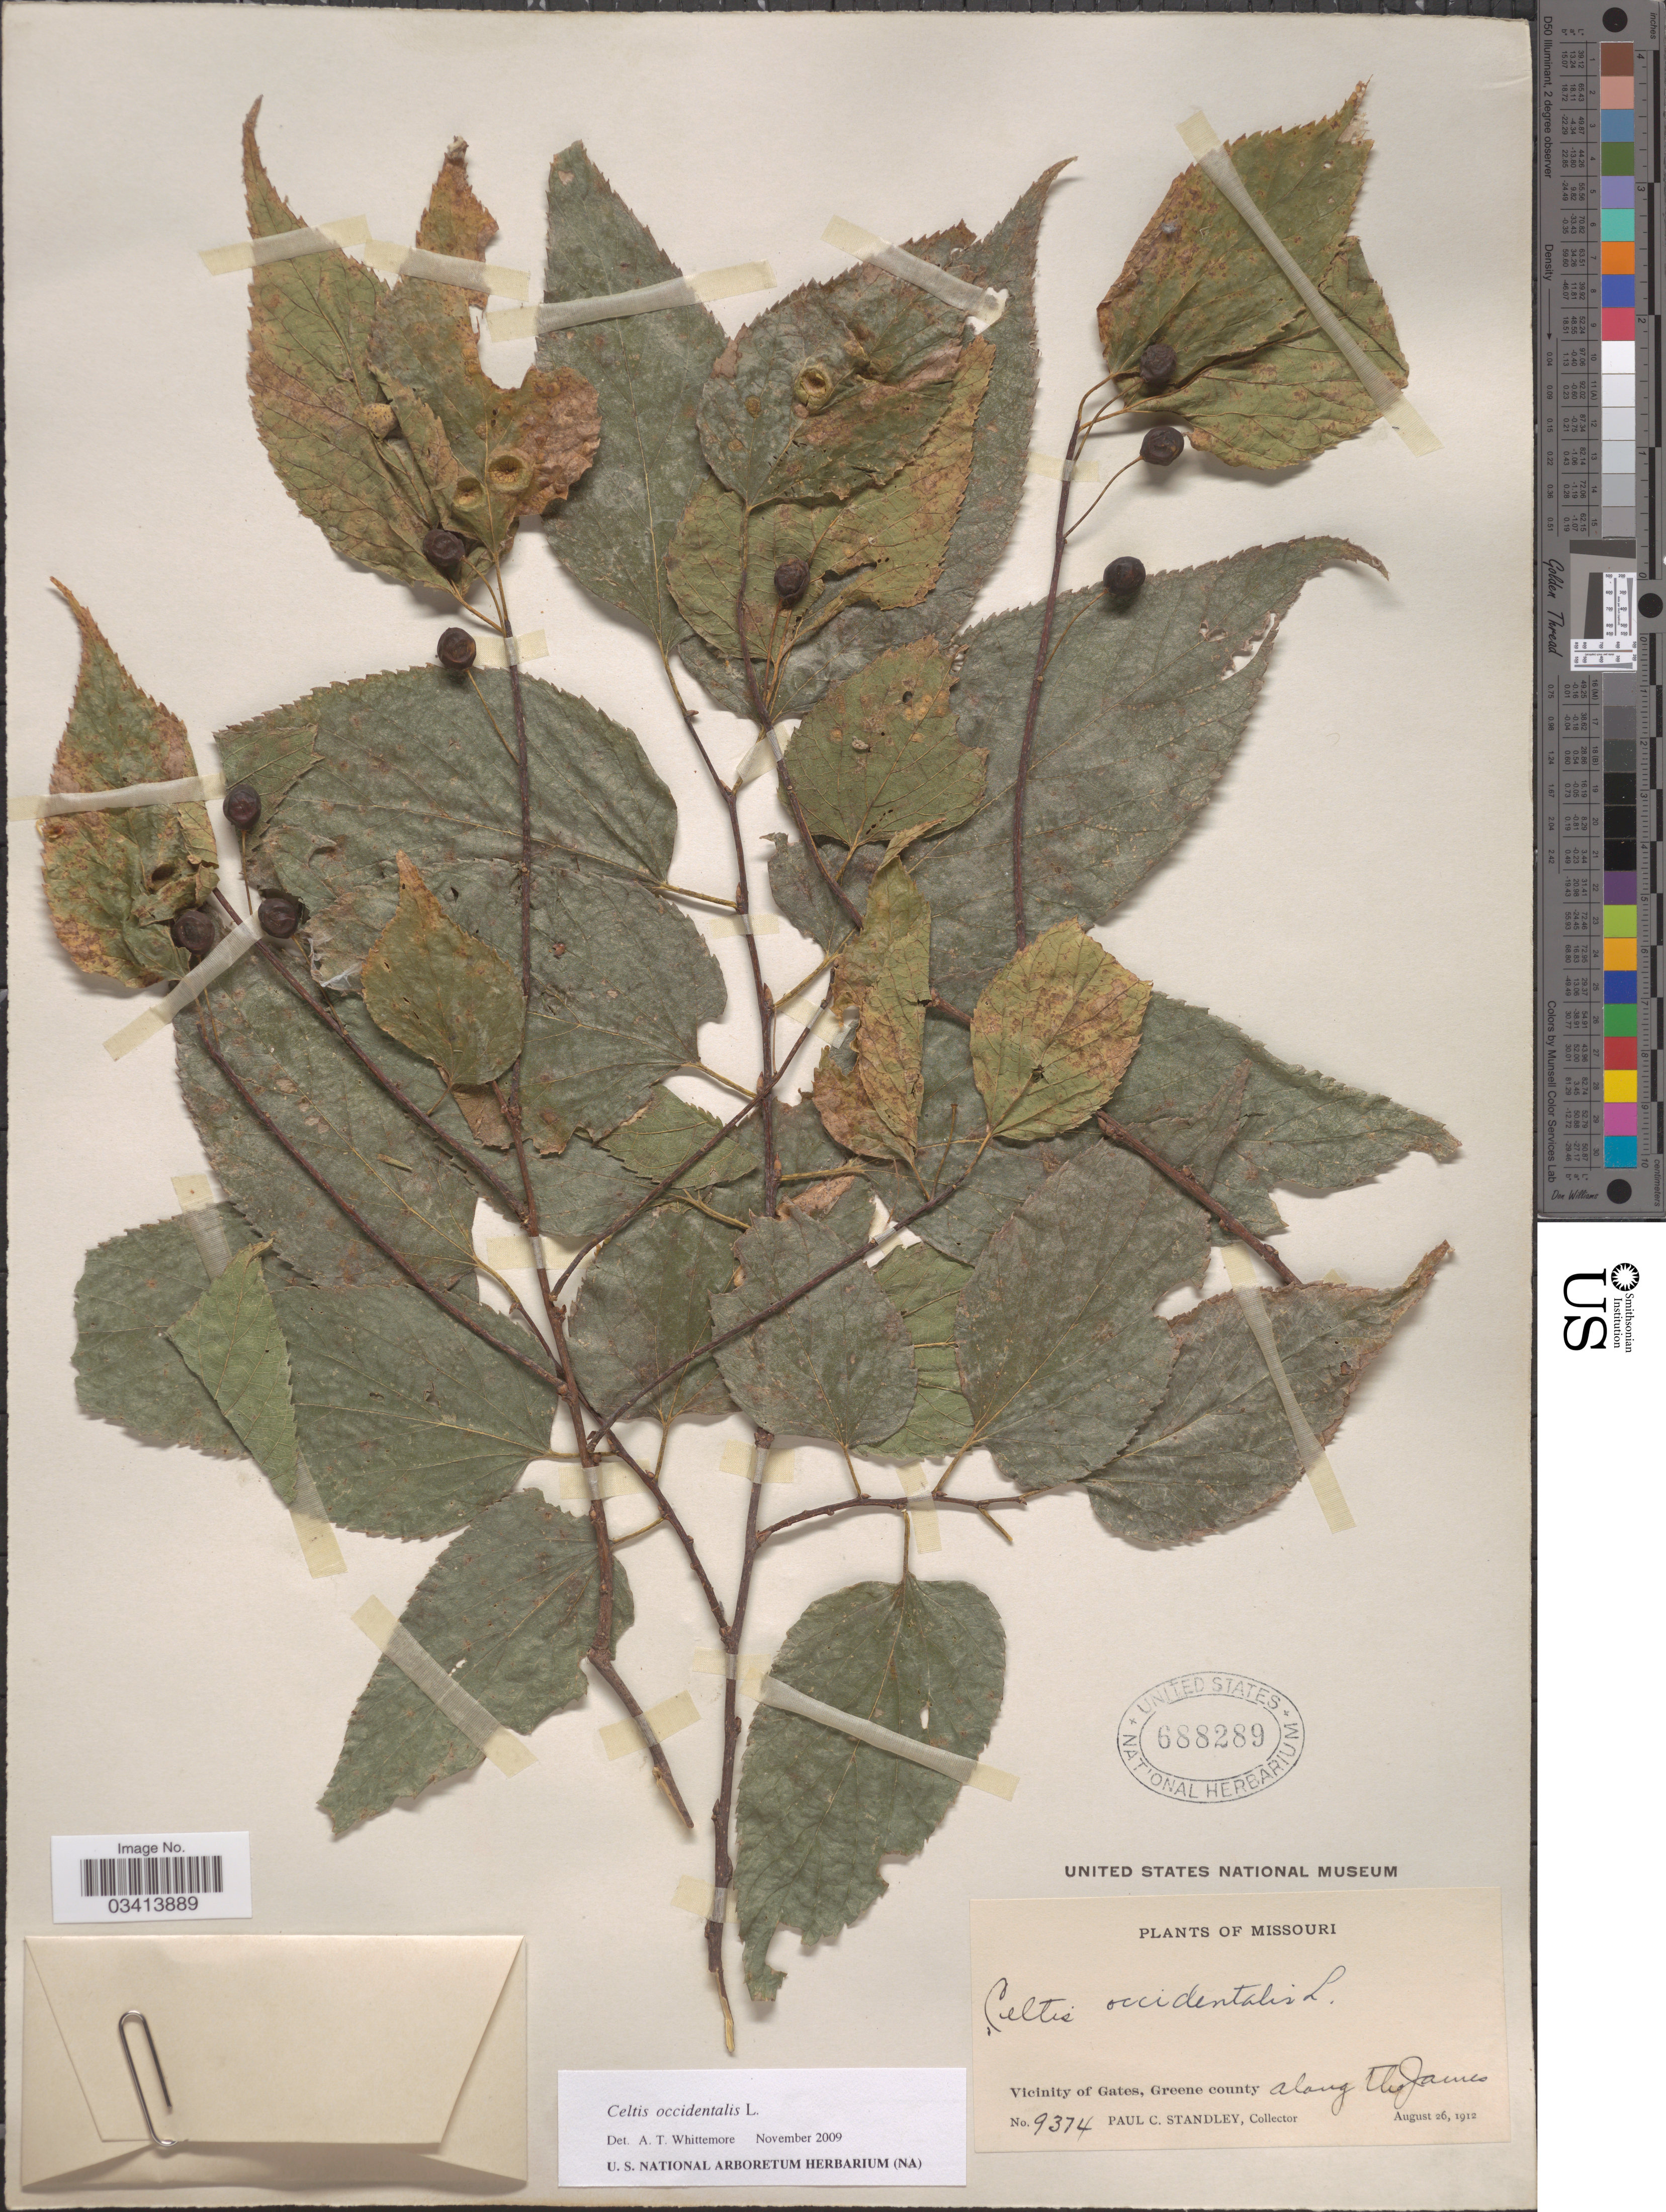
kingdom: Plantae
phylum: Tracheophyta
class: Magnoliopsida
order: Rosales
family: Cannabaceae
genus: Celtis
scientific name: Celtis occidentalis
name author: L.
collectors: P. C. Standley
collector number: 9374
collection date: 1912-08-26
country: United States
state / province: Missouri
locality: Vicinity of Gates, Greene County. Along the James.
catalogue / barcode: US 688289